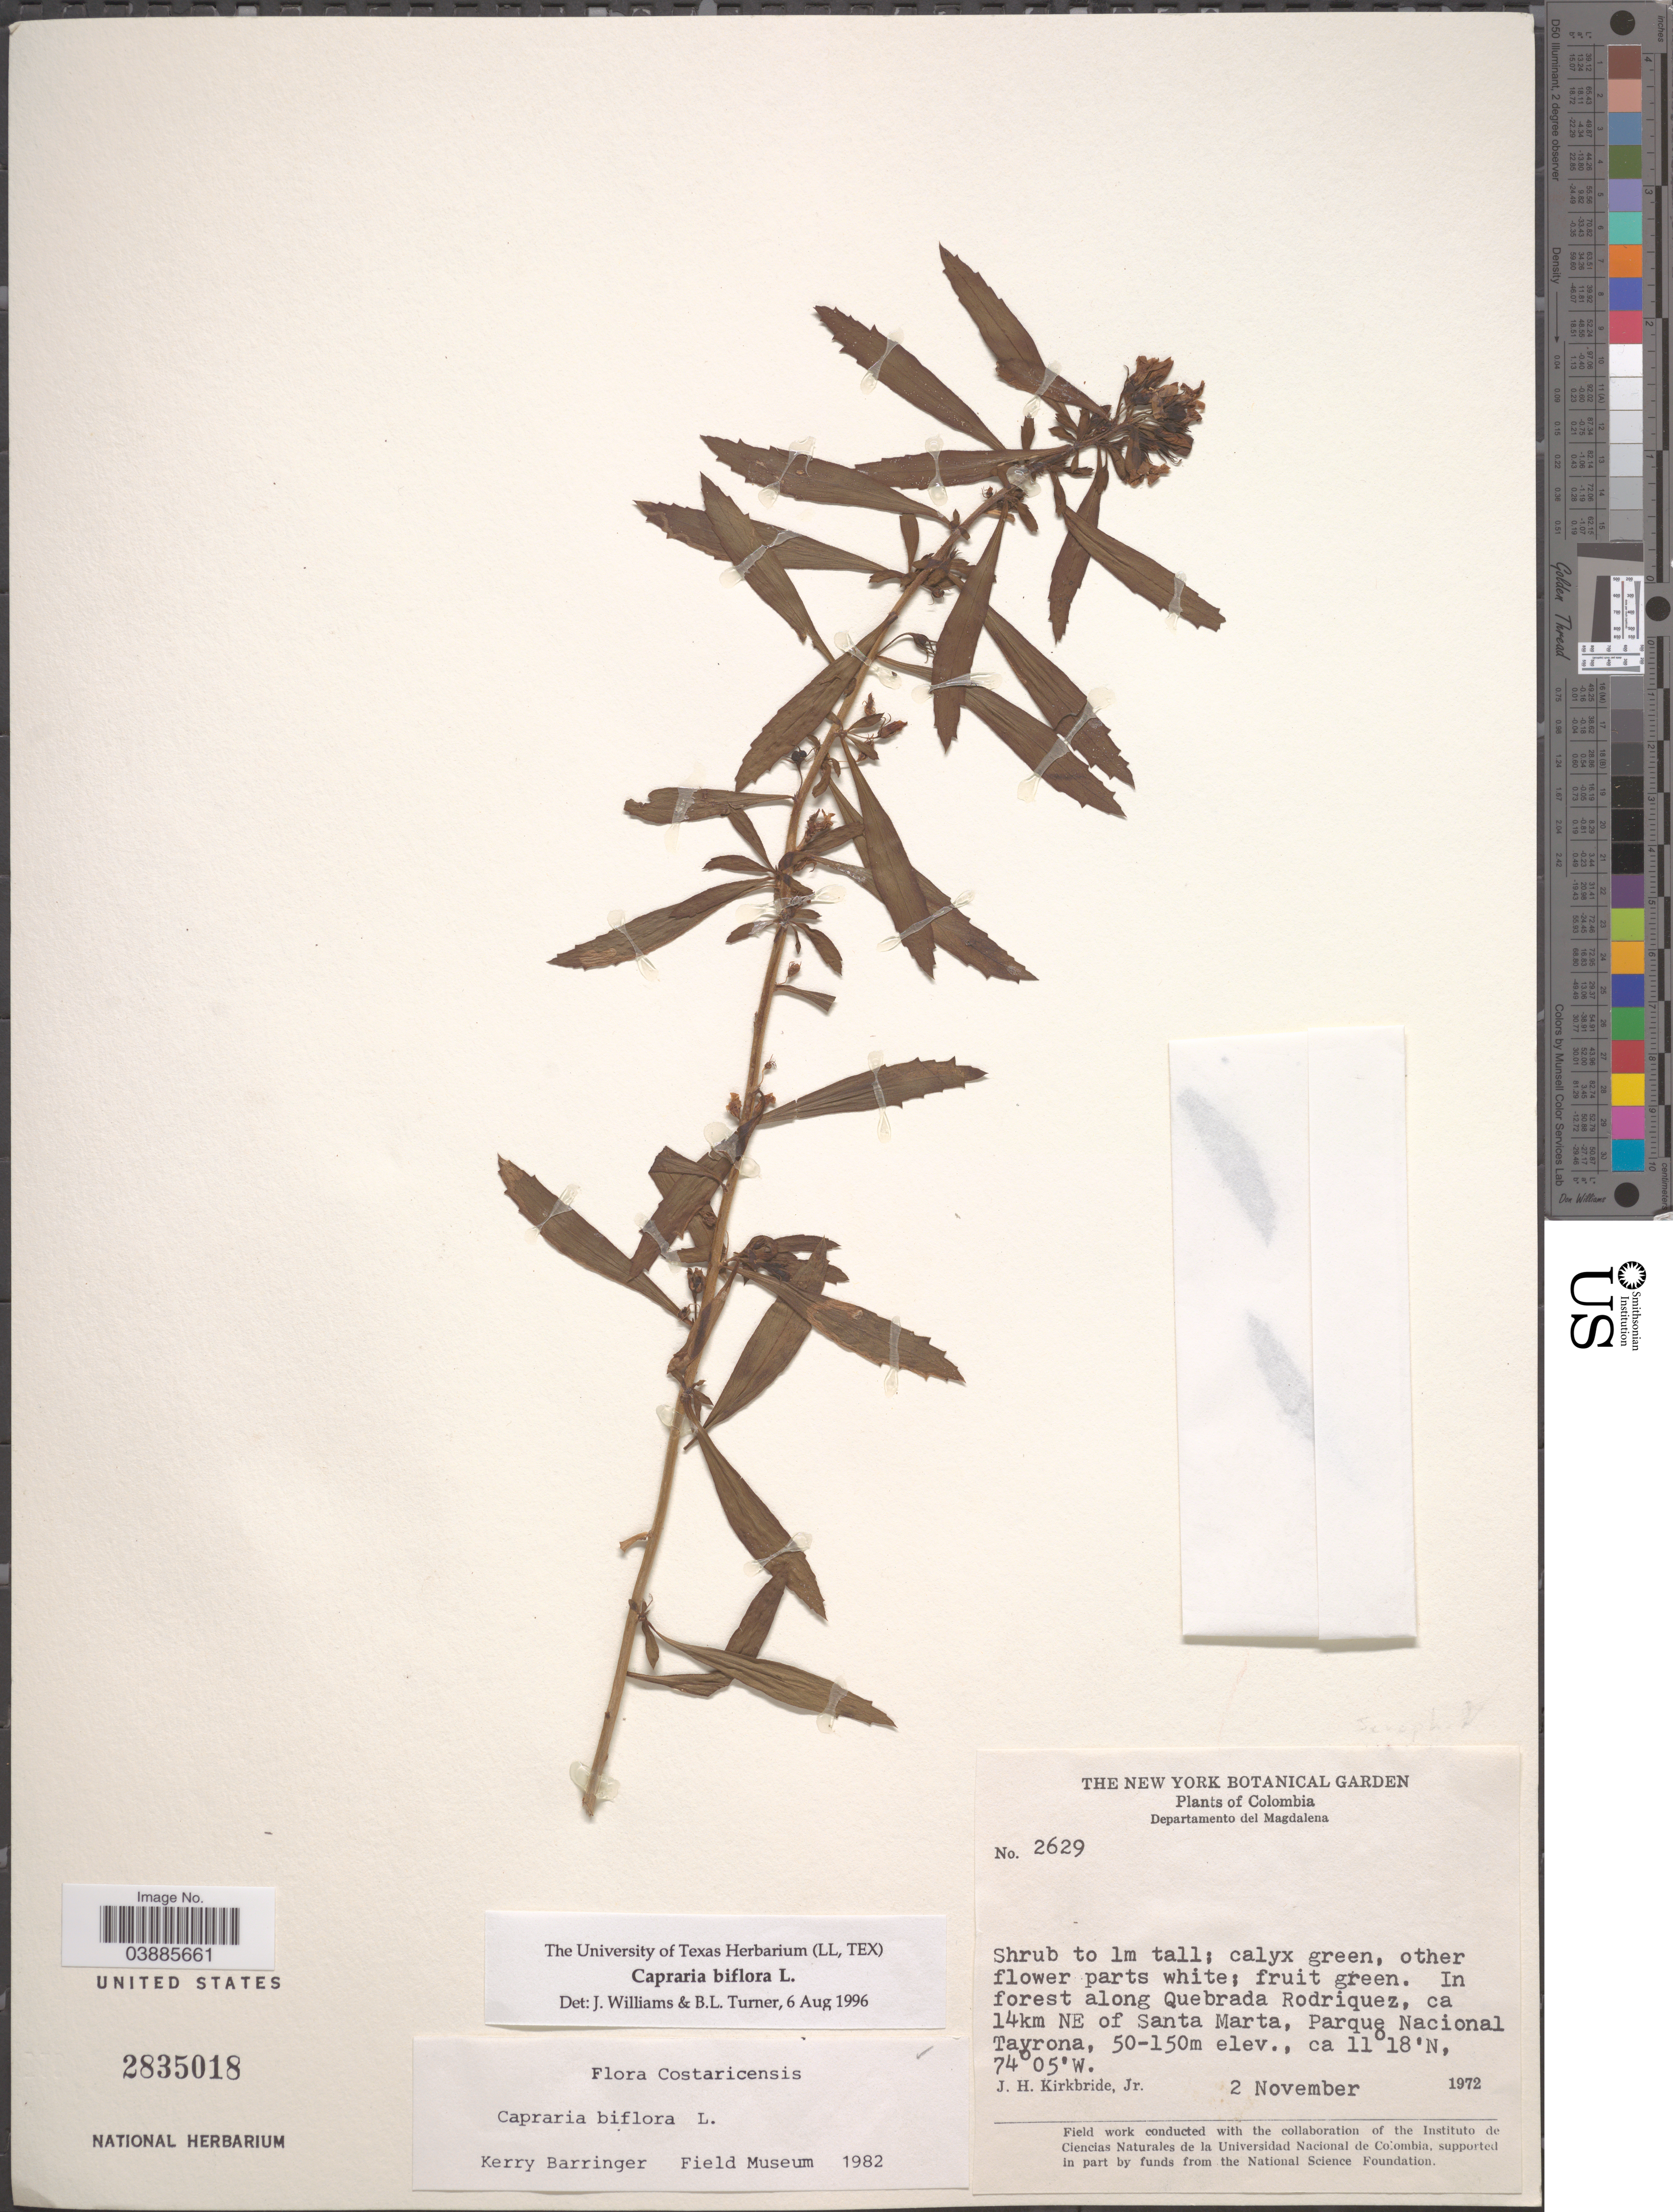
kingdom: Plantae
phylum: Tracheophyta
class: Magnoliopsida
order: Lamiales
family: Scrophulariaceae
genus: Capraria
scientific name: Capraria biflora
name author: L.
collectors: J. H. Kirkbride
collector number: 2629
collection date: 1972-11-02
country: Colombia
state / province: Magdalena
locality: Departamento del Magdalena. In forest along Quebrada Rodriguez, ca 14km NE of Santa Marta, Parque Nacional Tayrona.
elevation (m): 50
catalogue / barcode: US 2835018